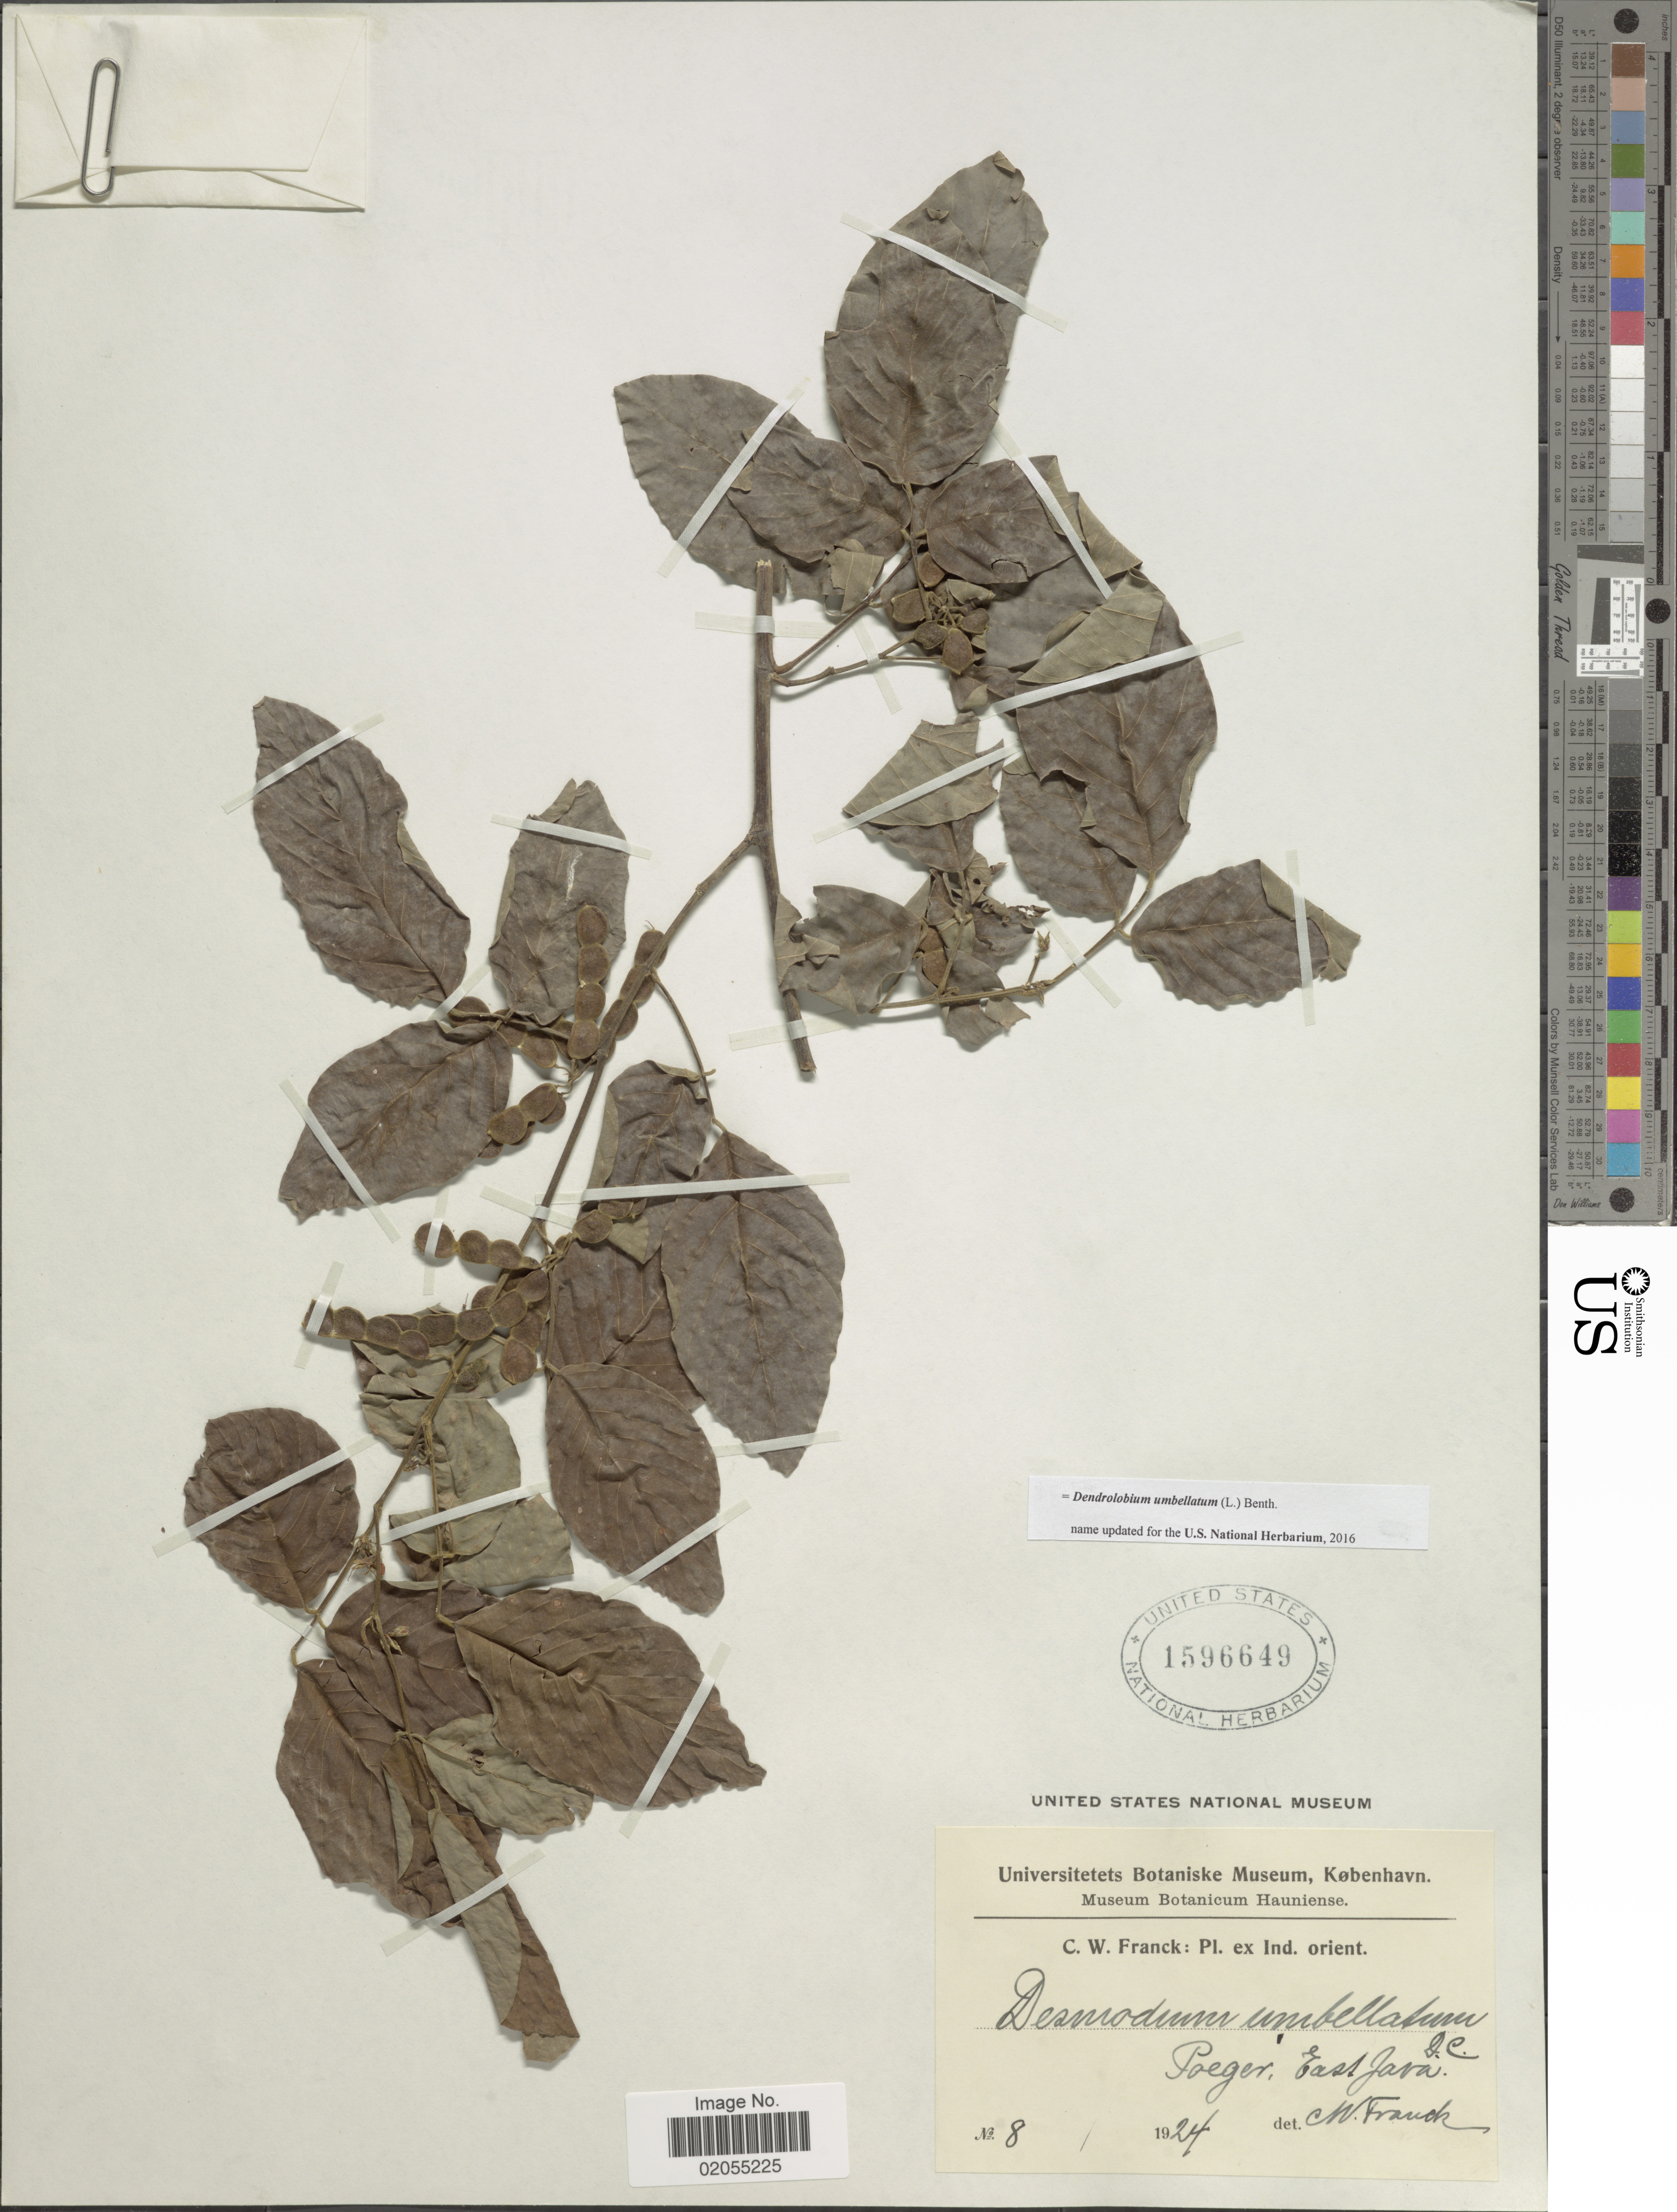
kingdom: Plantae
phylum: Tracheophyta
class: Magnoliopsida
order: Fabales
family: Fabaceae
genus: Dendrolobium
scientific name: Dendrolobium umbellatum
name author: (L.) Benth.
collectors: C. Franck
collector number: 8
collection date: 1924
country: Indonesia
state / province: Java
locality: Ind. Orient., Paeger, East Java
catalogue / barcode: US 1596649